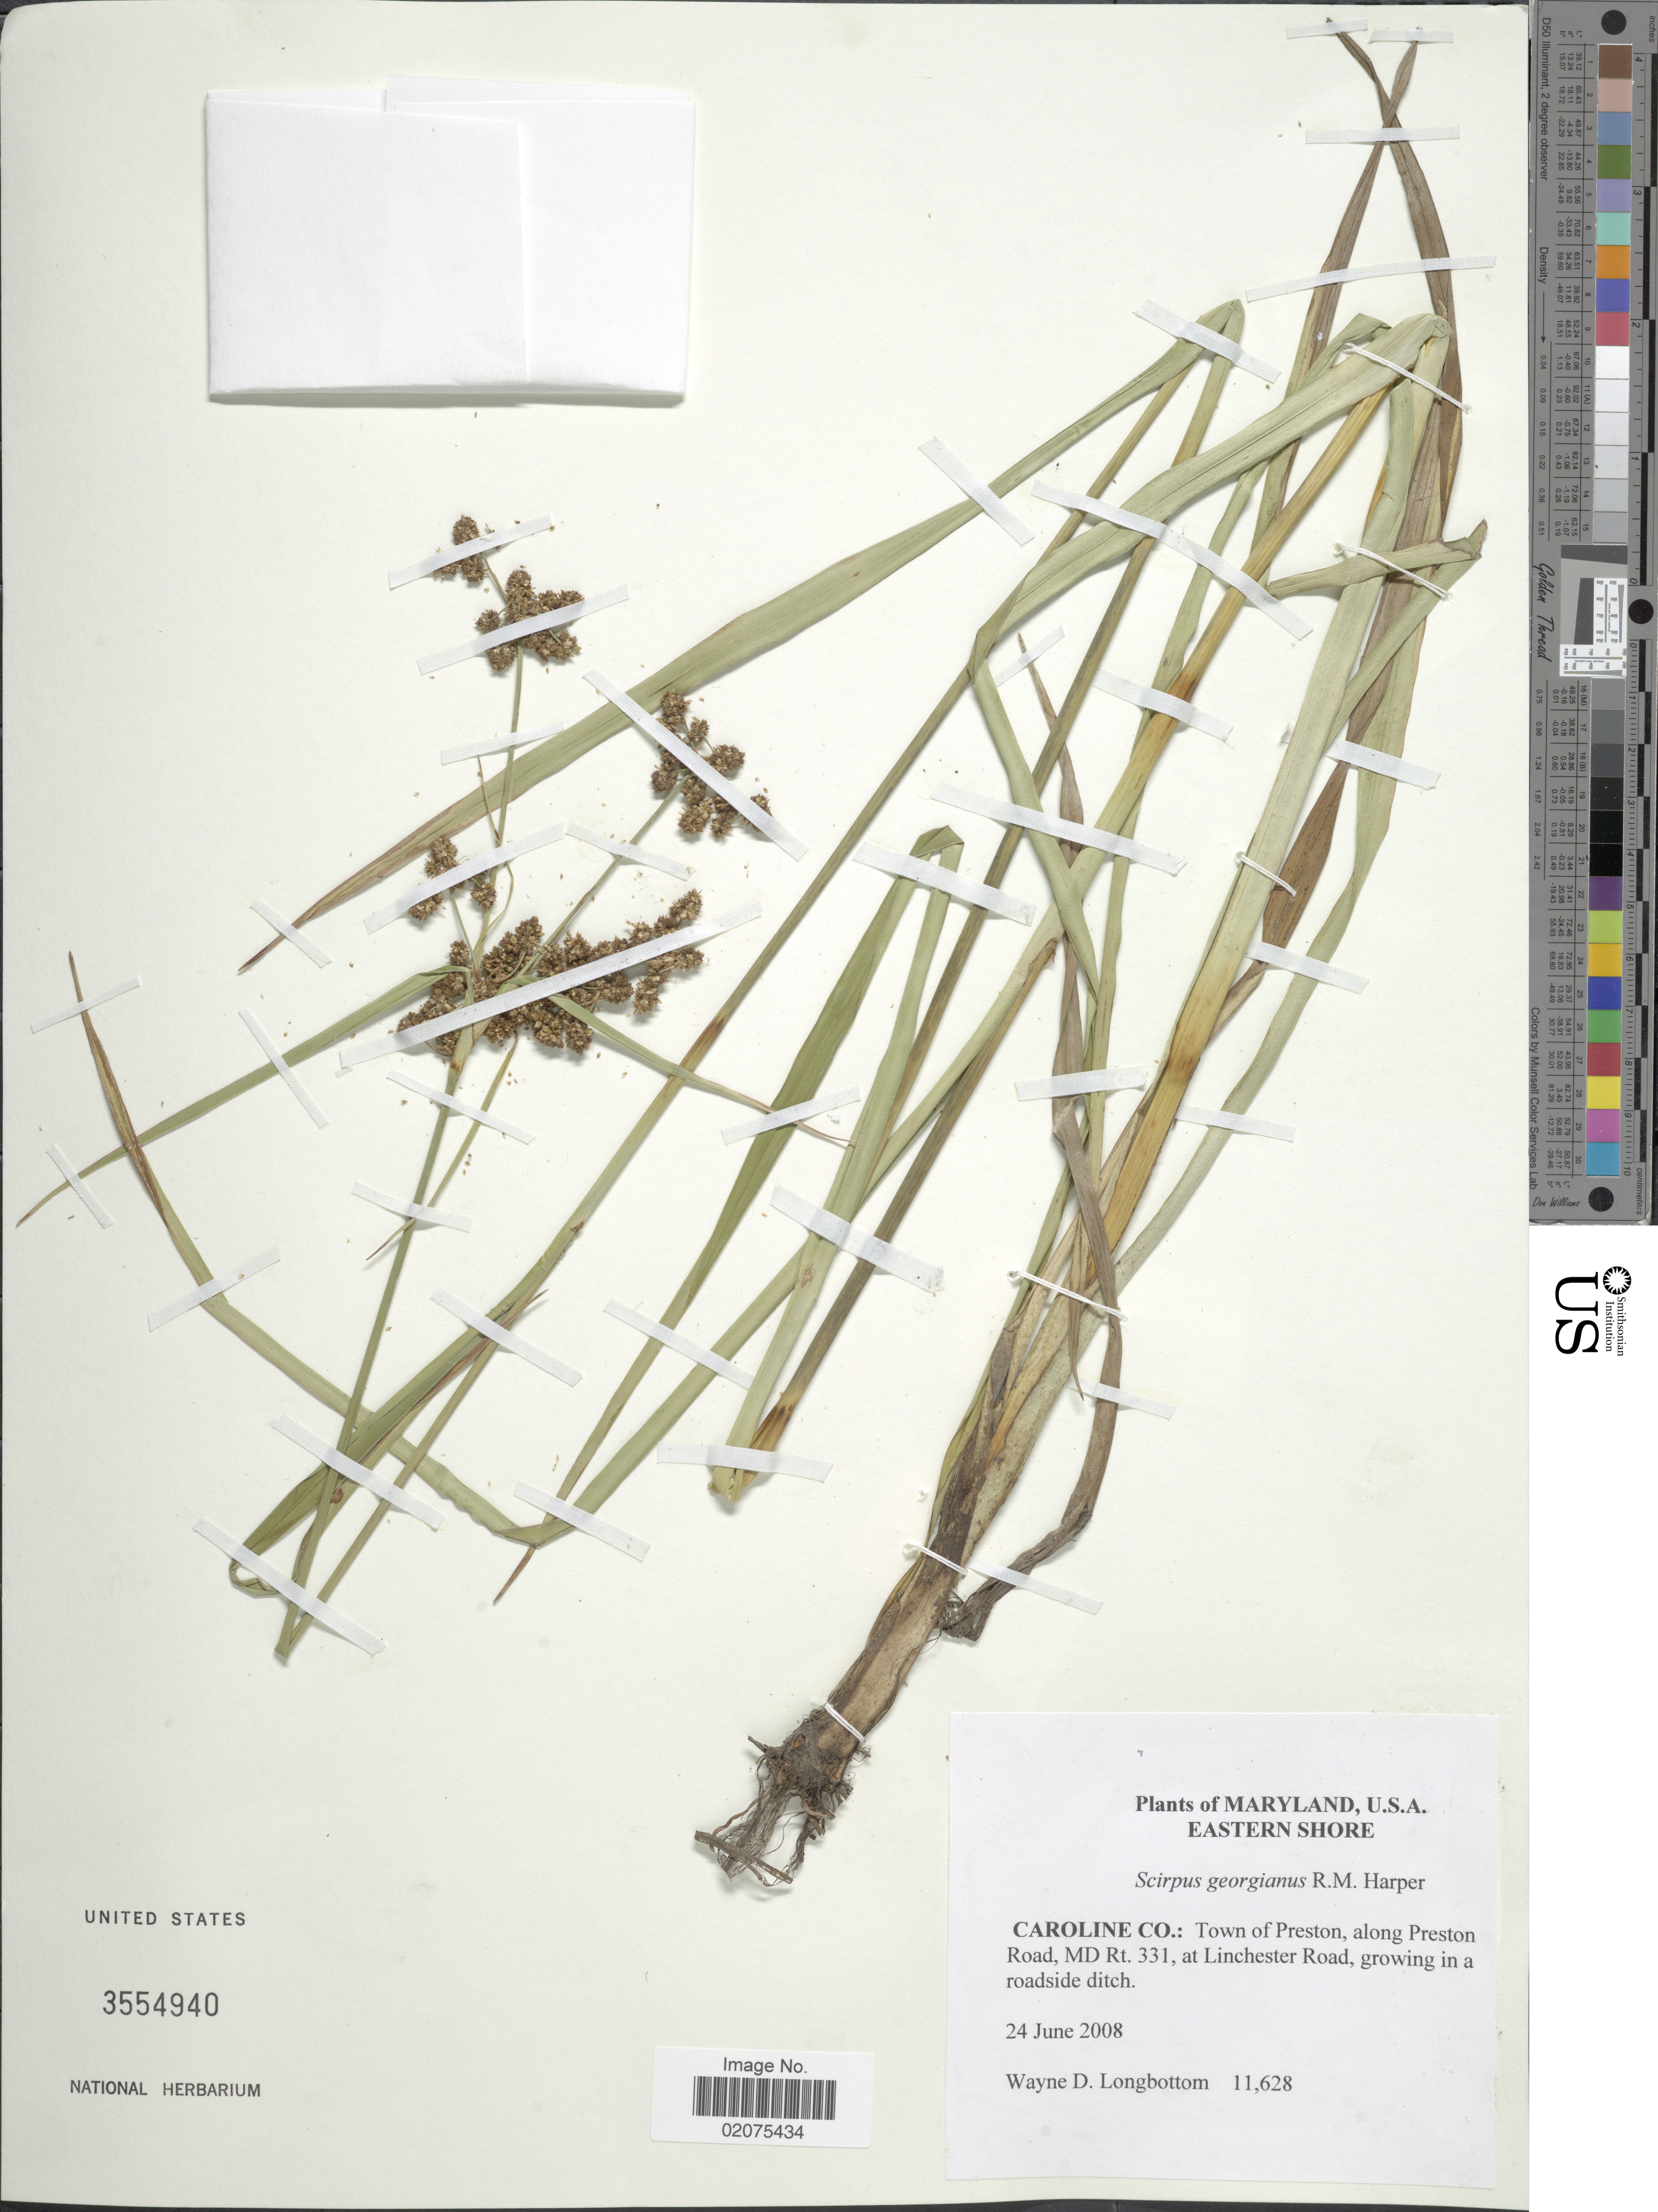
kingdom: Plantae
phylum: Tracheophyta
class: Liliopsida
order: Poales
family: Cyperaceae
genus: Scirpus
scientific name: Scirpus georgianus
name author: R.M. Harper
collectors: W. D. Longbottom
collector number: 11628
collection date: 2008-06-24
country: United States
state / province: Maryland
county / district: Caroline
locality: U.S.A. Eastern Shore. Caroline Co.: Town of Preston, along Preston Road, MD Rt. 331, at Linchester Road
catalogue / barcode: US 3554940